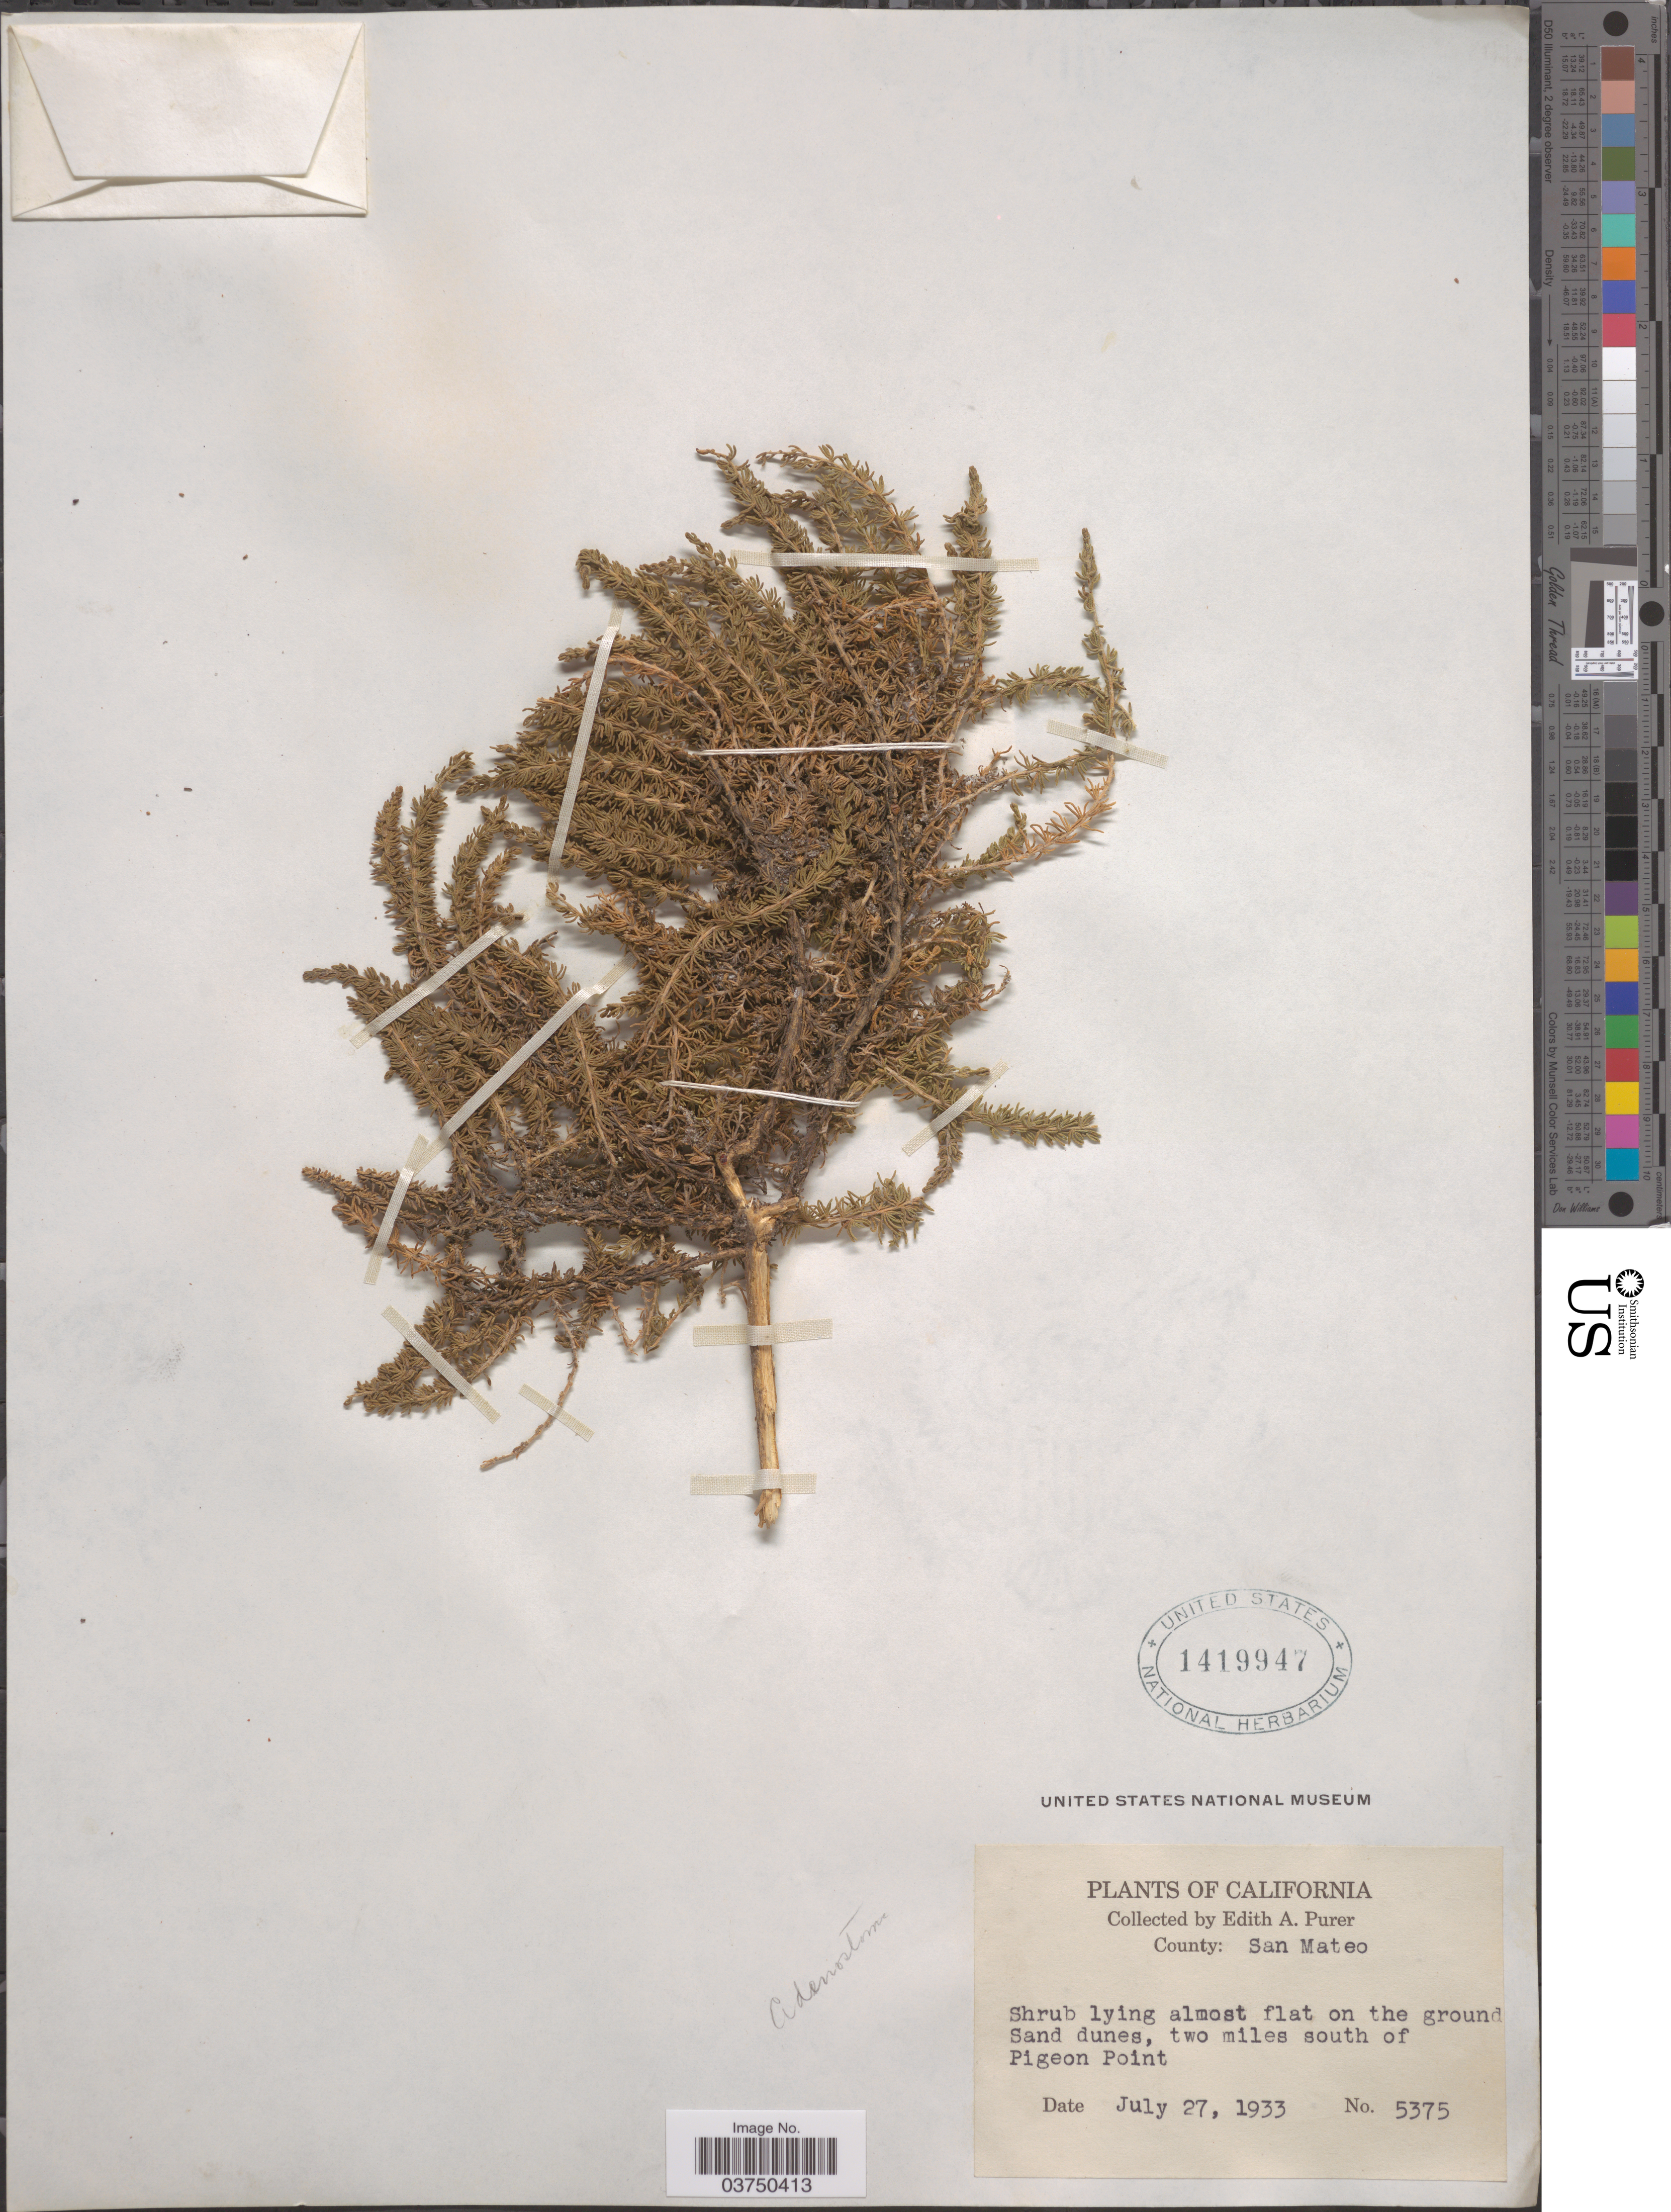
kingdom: Plantae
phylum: Tracheophyta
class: Magnoliopsida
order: Rosales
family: Rosaceae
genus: Adenostoma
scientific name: Adenostoma fasciculatum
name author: Hook. & Arn.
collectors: E. Purer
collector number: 5375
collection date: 1933-07-27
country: United States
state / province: California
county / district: San Mateo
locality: County: San Mateo. Two miles south of Pigeon Point.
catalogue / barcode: US 1419947